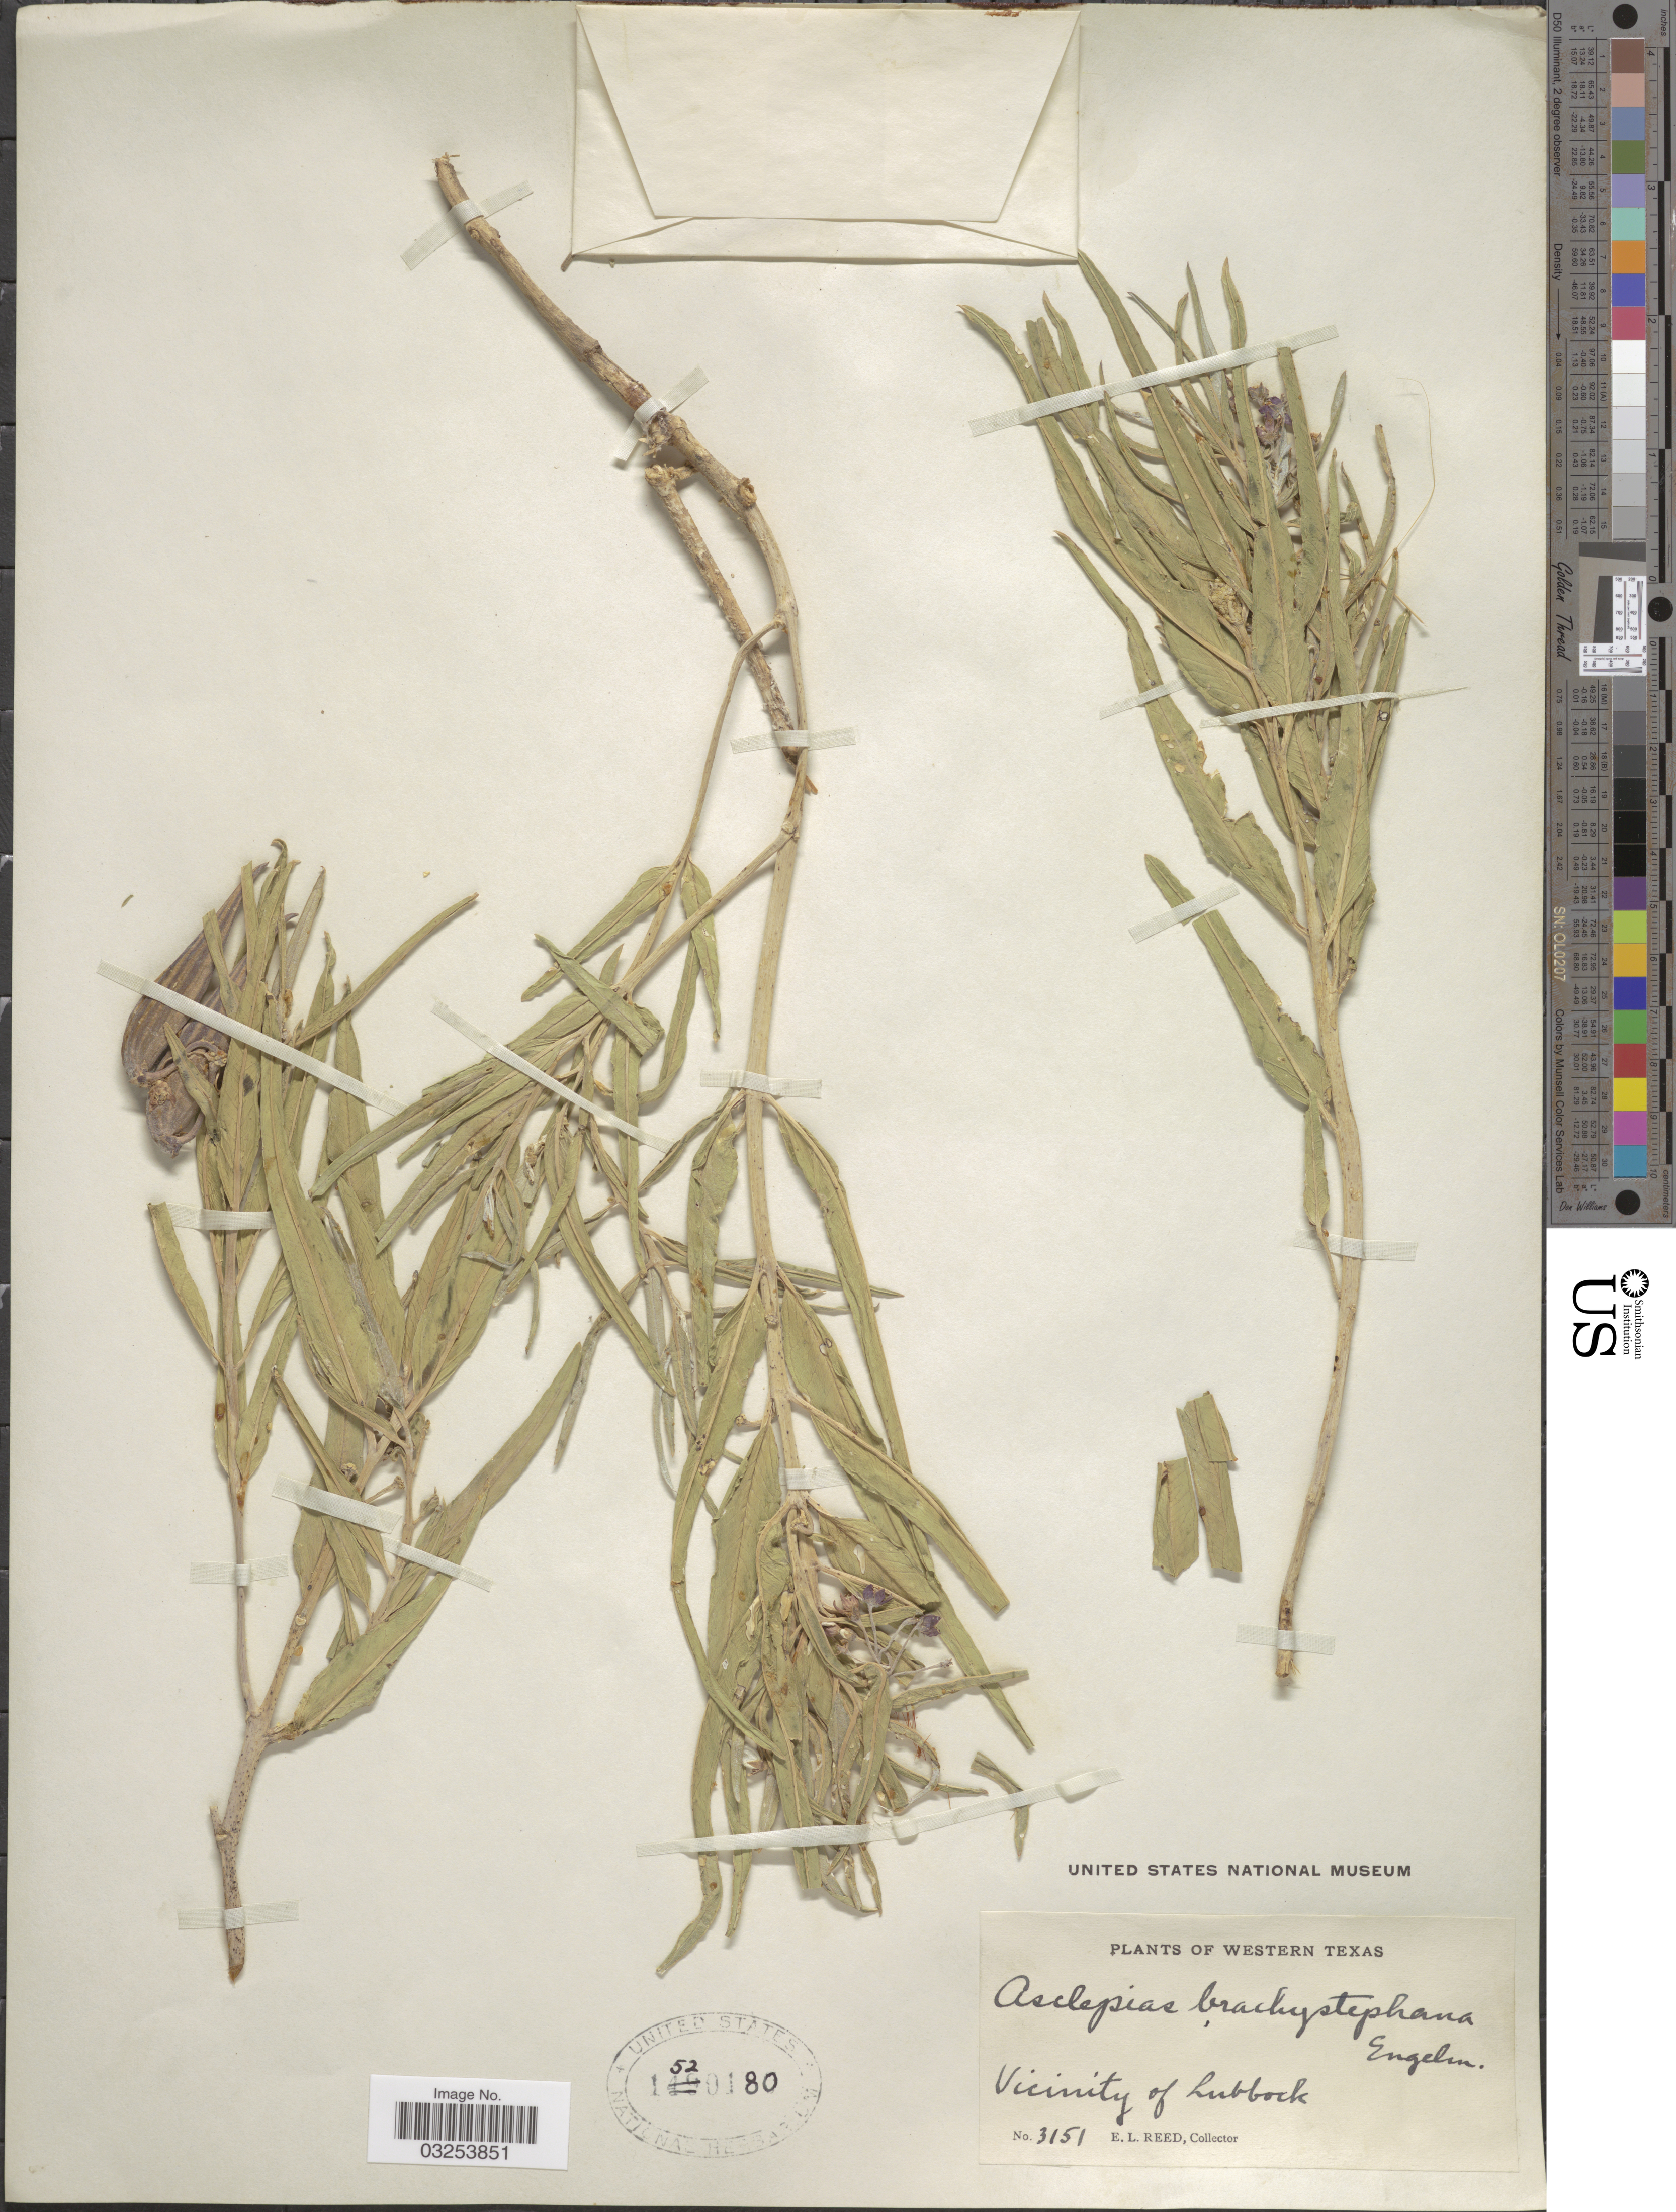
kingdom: Plantae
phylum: Tracheophyta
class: Magnoliopsida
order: Gentianales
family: Apocynaceae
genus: Asclepias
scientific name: Asclepias brachystephana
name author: Engelm. ex Torr.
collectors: E. Reed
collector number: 3151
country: United States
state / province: Texas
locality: Western Texas. Vicinity of Lubbock.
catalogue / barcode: US 1520180